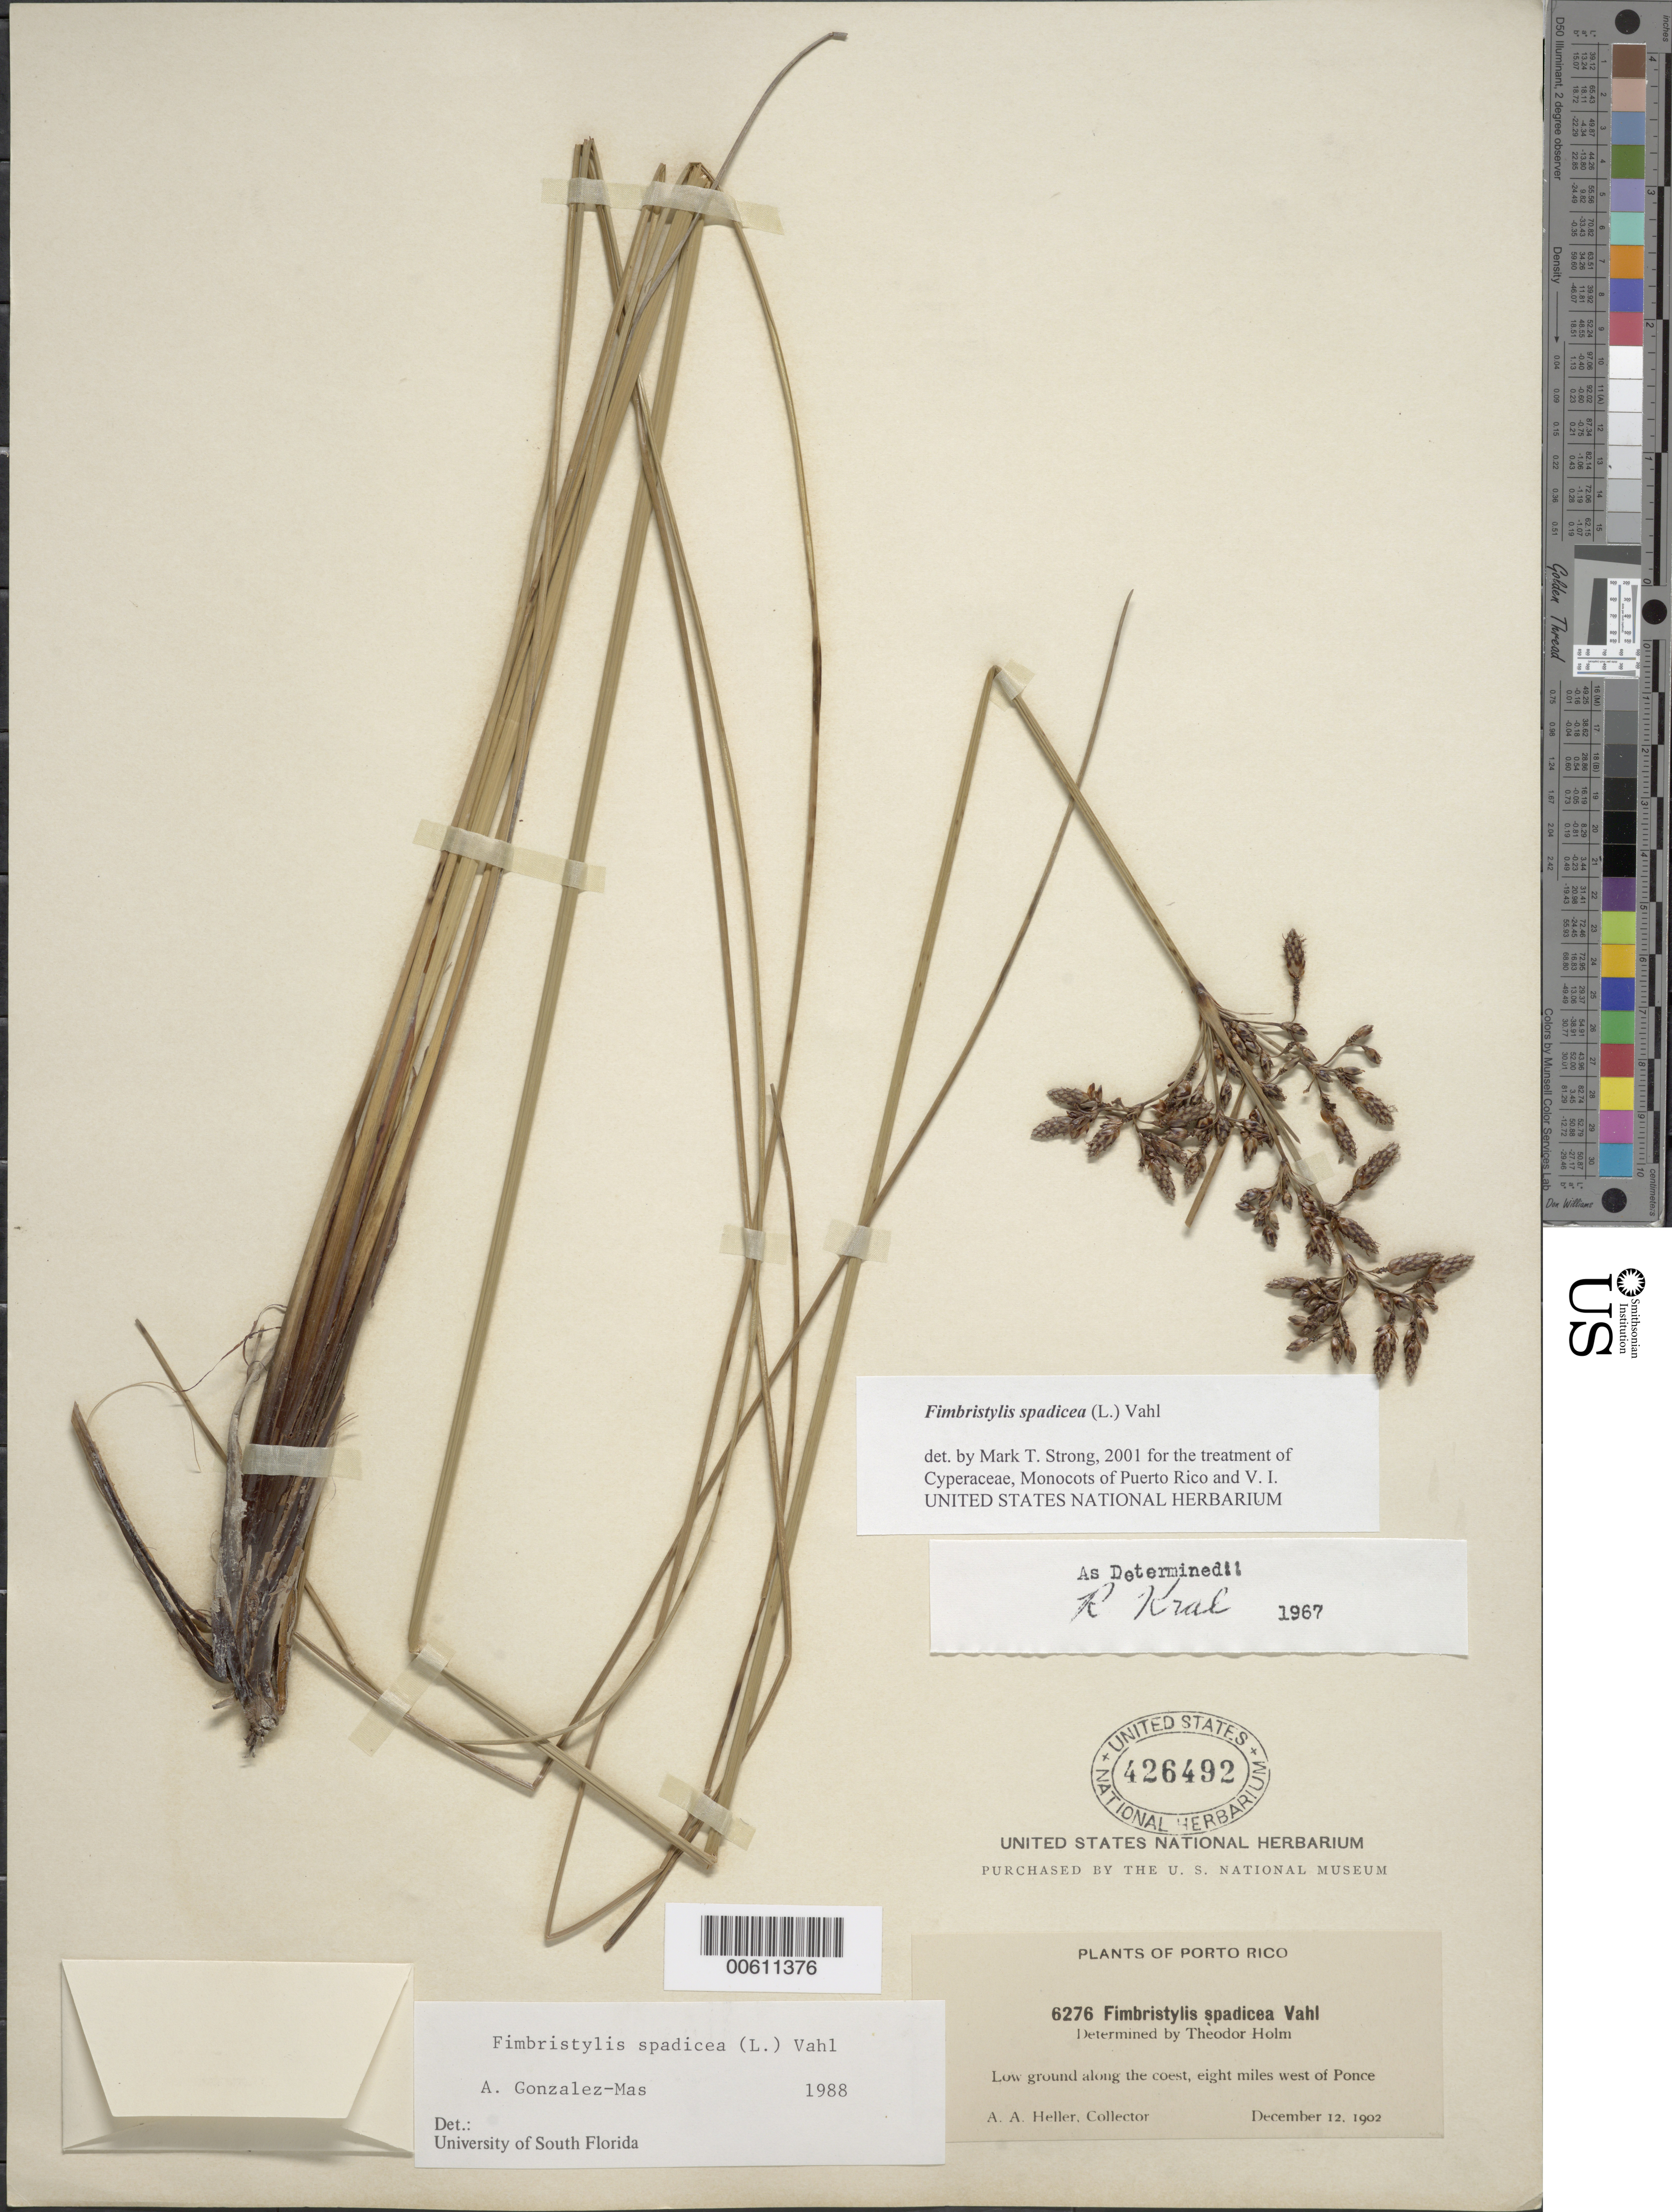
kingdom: Plantae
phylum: Tracheophyta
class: Liliopsida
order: Poales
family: Cyperaceae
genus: Fimbristylis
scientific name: Fimbristylis spadicea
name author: (L.) Vahl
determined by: Strong, M. T., (US), Smithsonian Institution - National Museum of Natural History (UNITED STATES)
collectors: A. A. Heller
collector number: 6276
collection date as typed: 12 Dec 1902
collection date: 1902-12-12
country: Puerto Rico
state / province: Ponce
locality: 8 mi. W of Ponce.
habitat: Low ground along the coast.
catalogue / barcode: US 426492